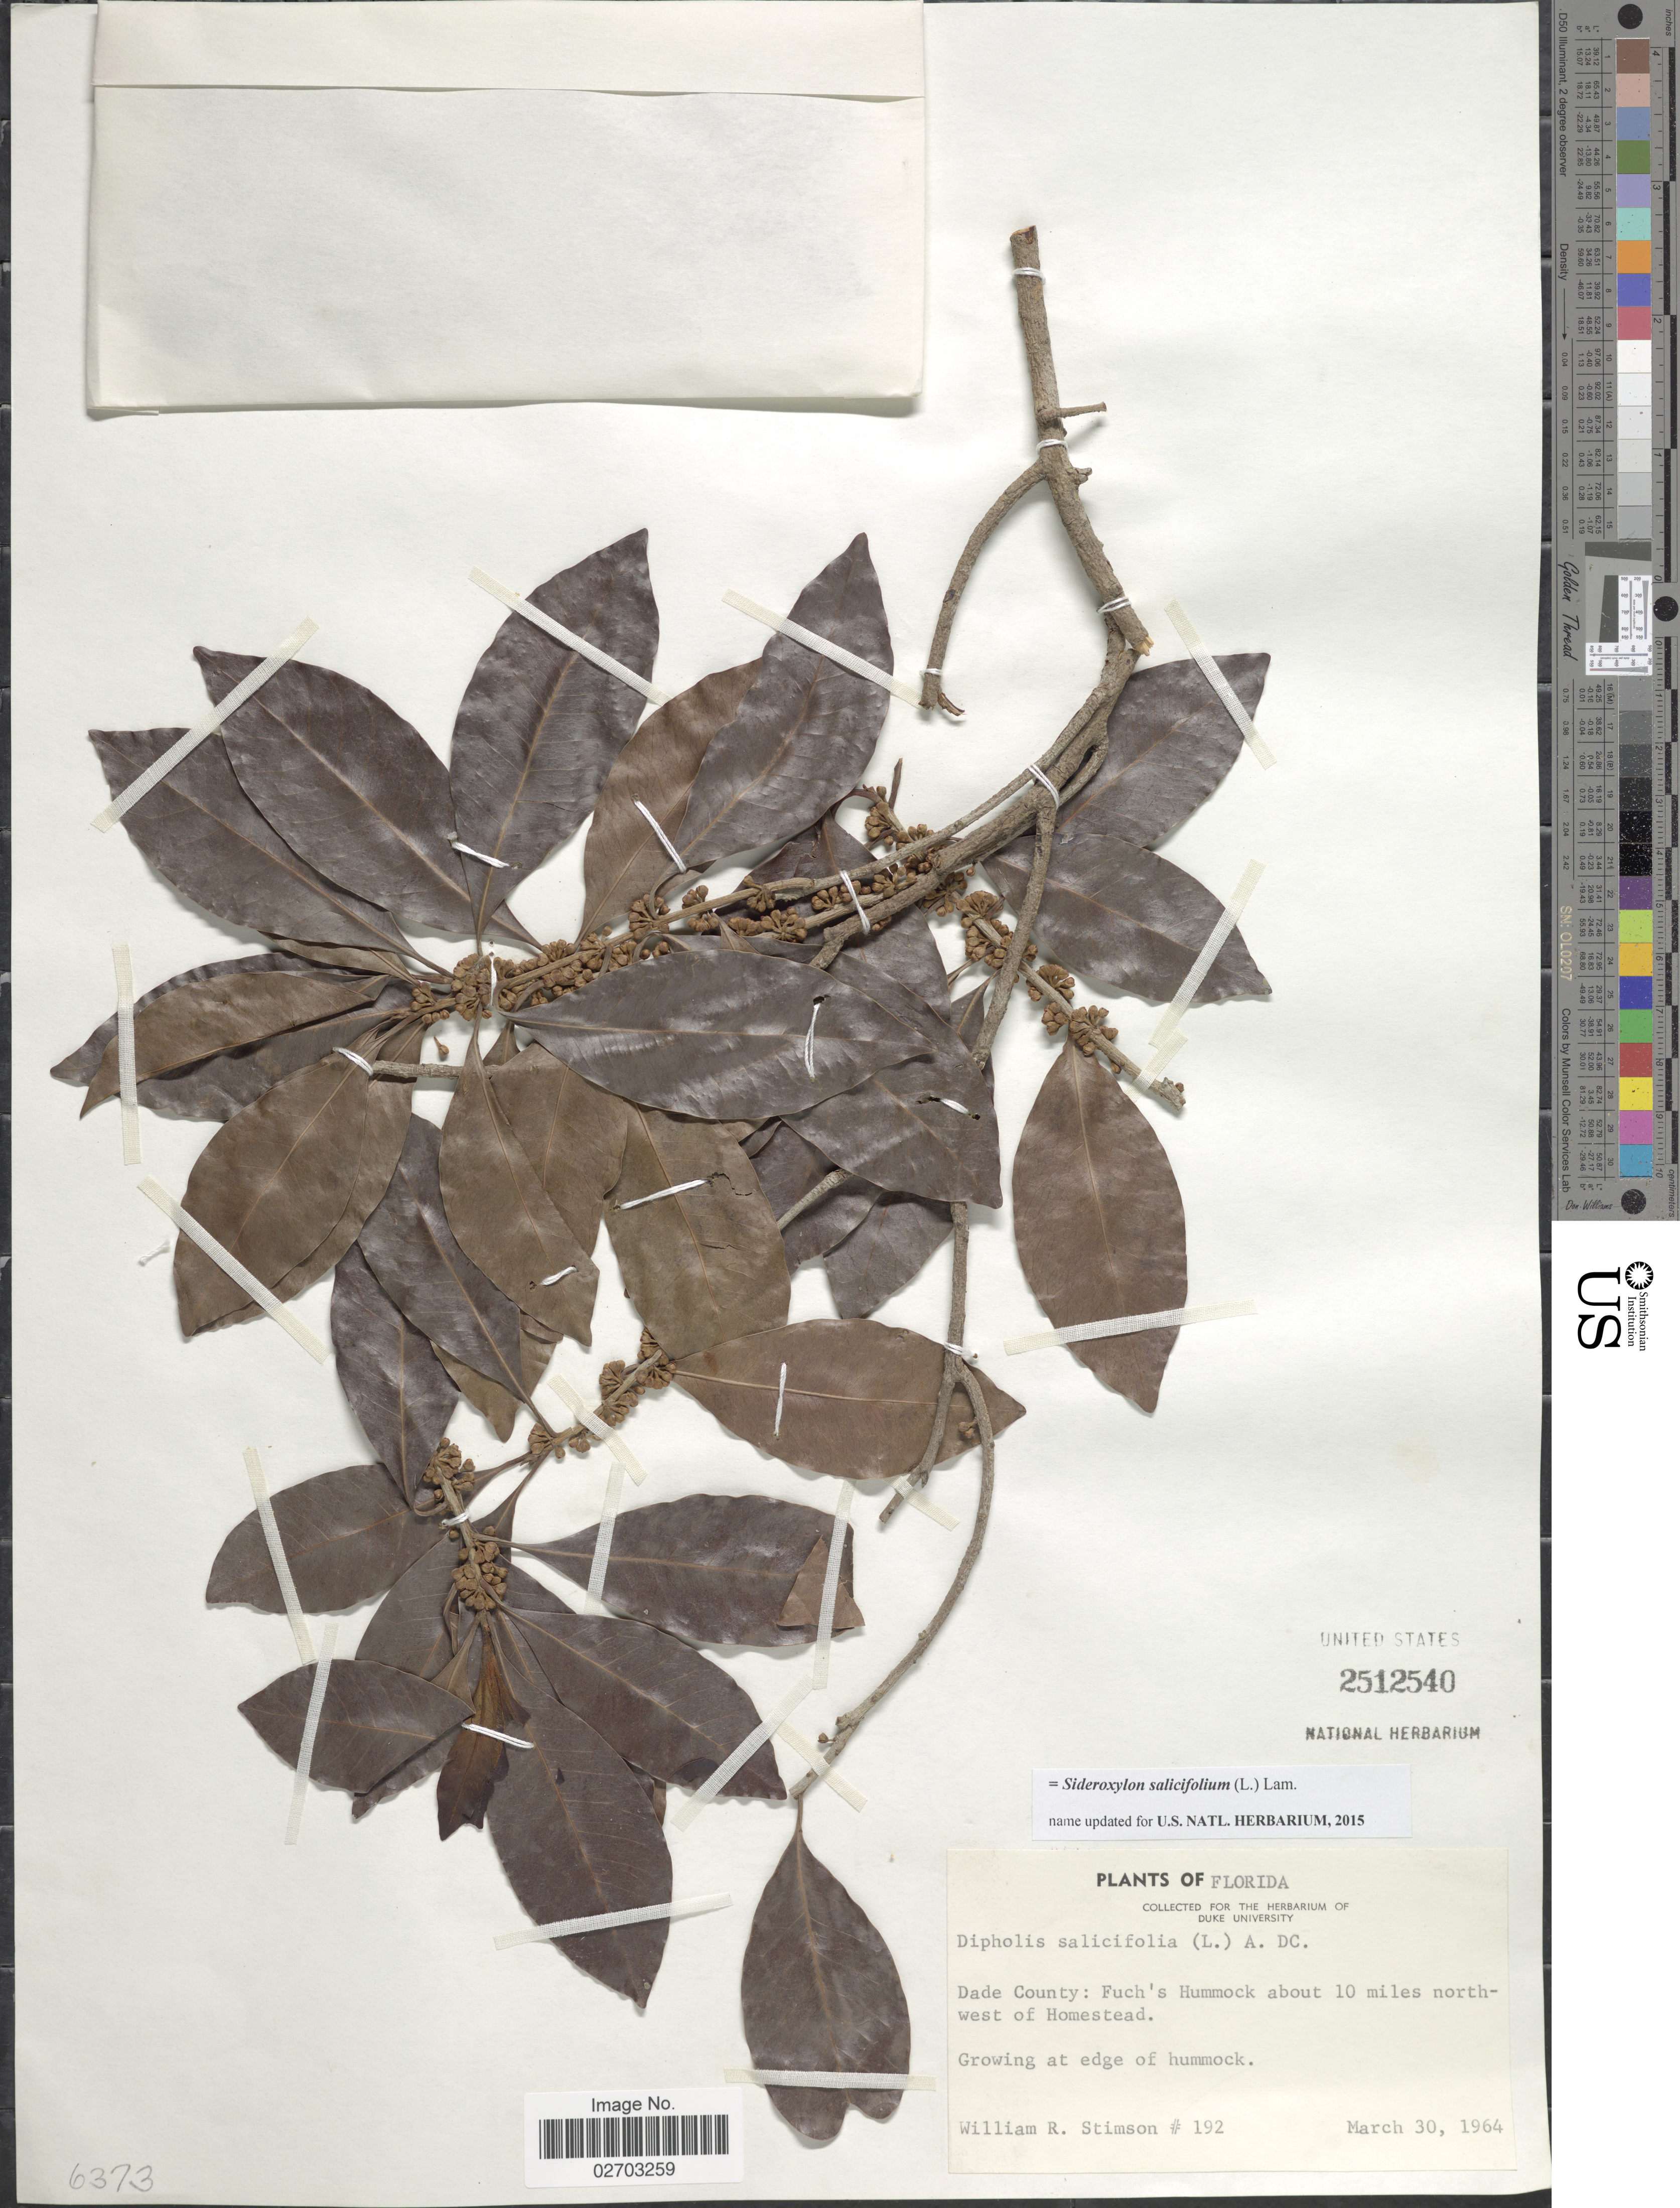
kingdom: Plantae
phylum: Tracheophyta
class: Magnoliopsida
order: Ericales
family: Sapotaceae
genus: Sideroxylon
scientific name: Sideroxylon salicifolium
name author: (L.) Lam.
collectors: W. R. Stimson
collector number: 192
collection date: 1964-03-30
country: United States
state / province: Florida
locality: Dade County: Fuch's Hummock about 10 miles north-west of Homestead, growing at edge of hammock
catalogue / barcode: US 2512540